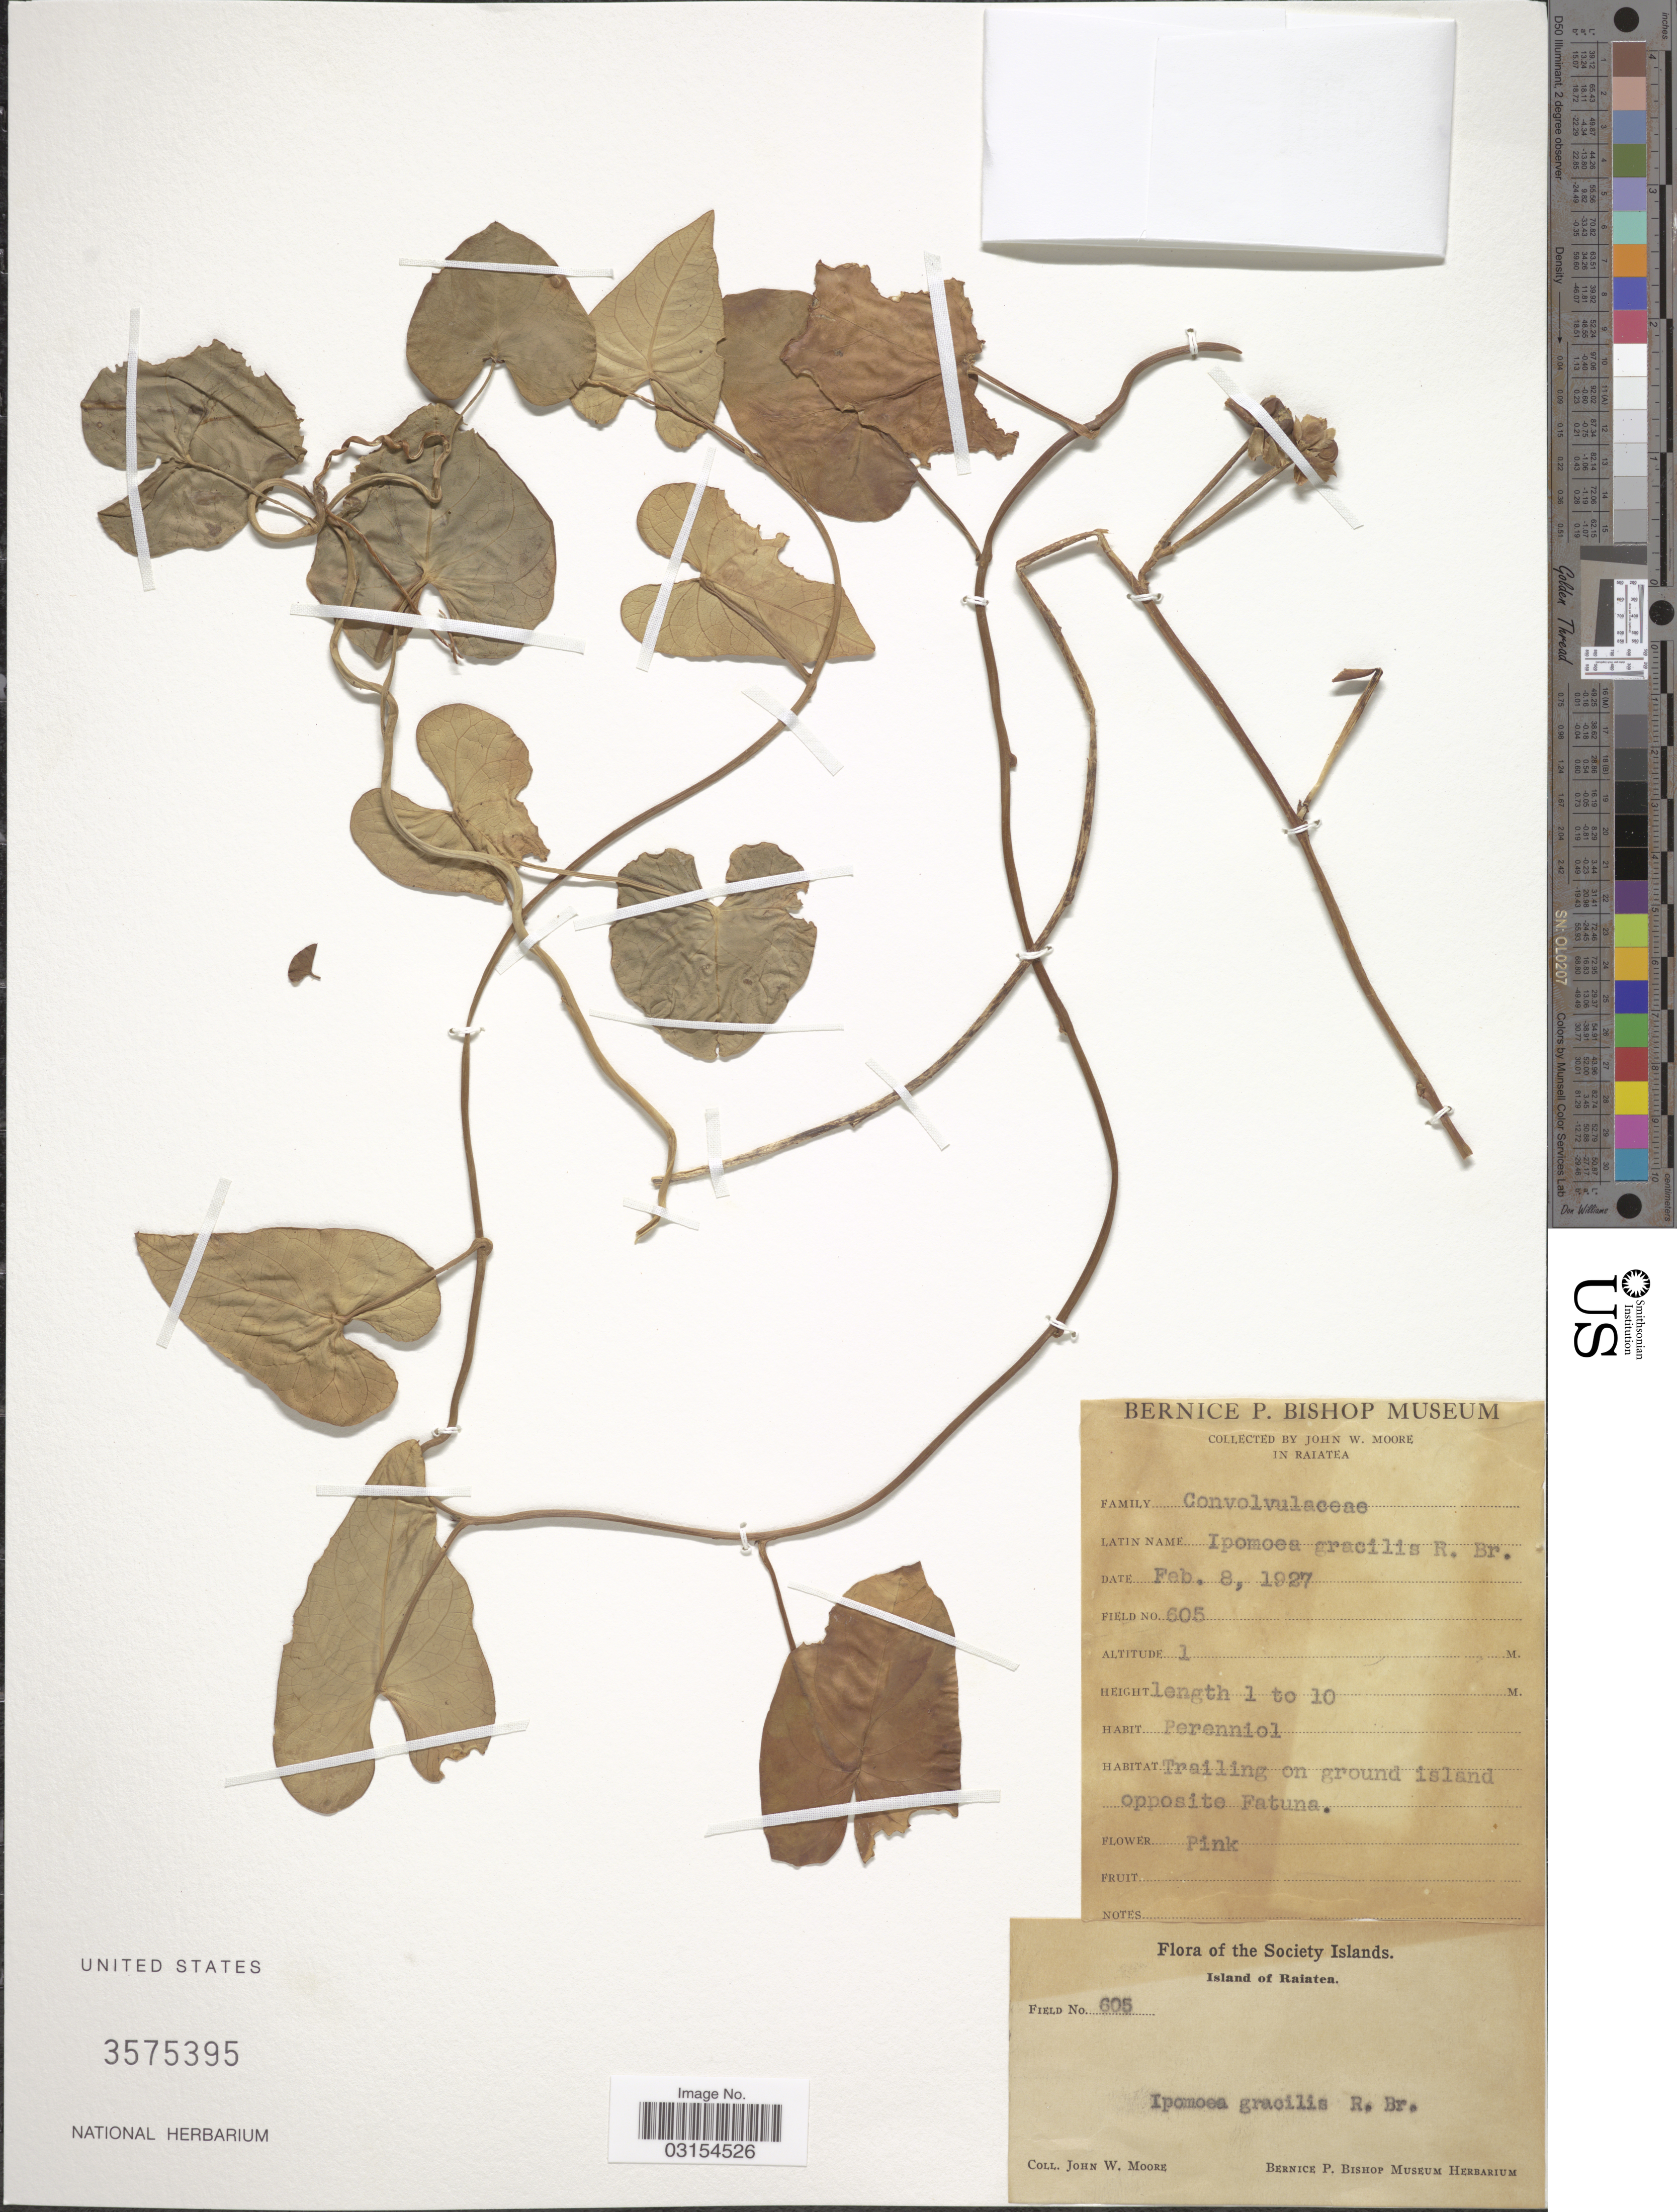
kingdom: Plantae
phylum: Tracheophyta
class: Magnoliopsida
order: Solanales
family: Convolvulaceae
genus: Ipomoea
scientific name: Ipomoea littoralis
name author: Blume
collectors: J. Moore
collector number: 605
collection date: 1927-02-08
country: French Polynesia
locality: Society Islands. Island of Raiatea.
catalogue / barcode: US 3575395